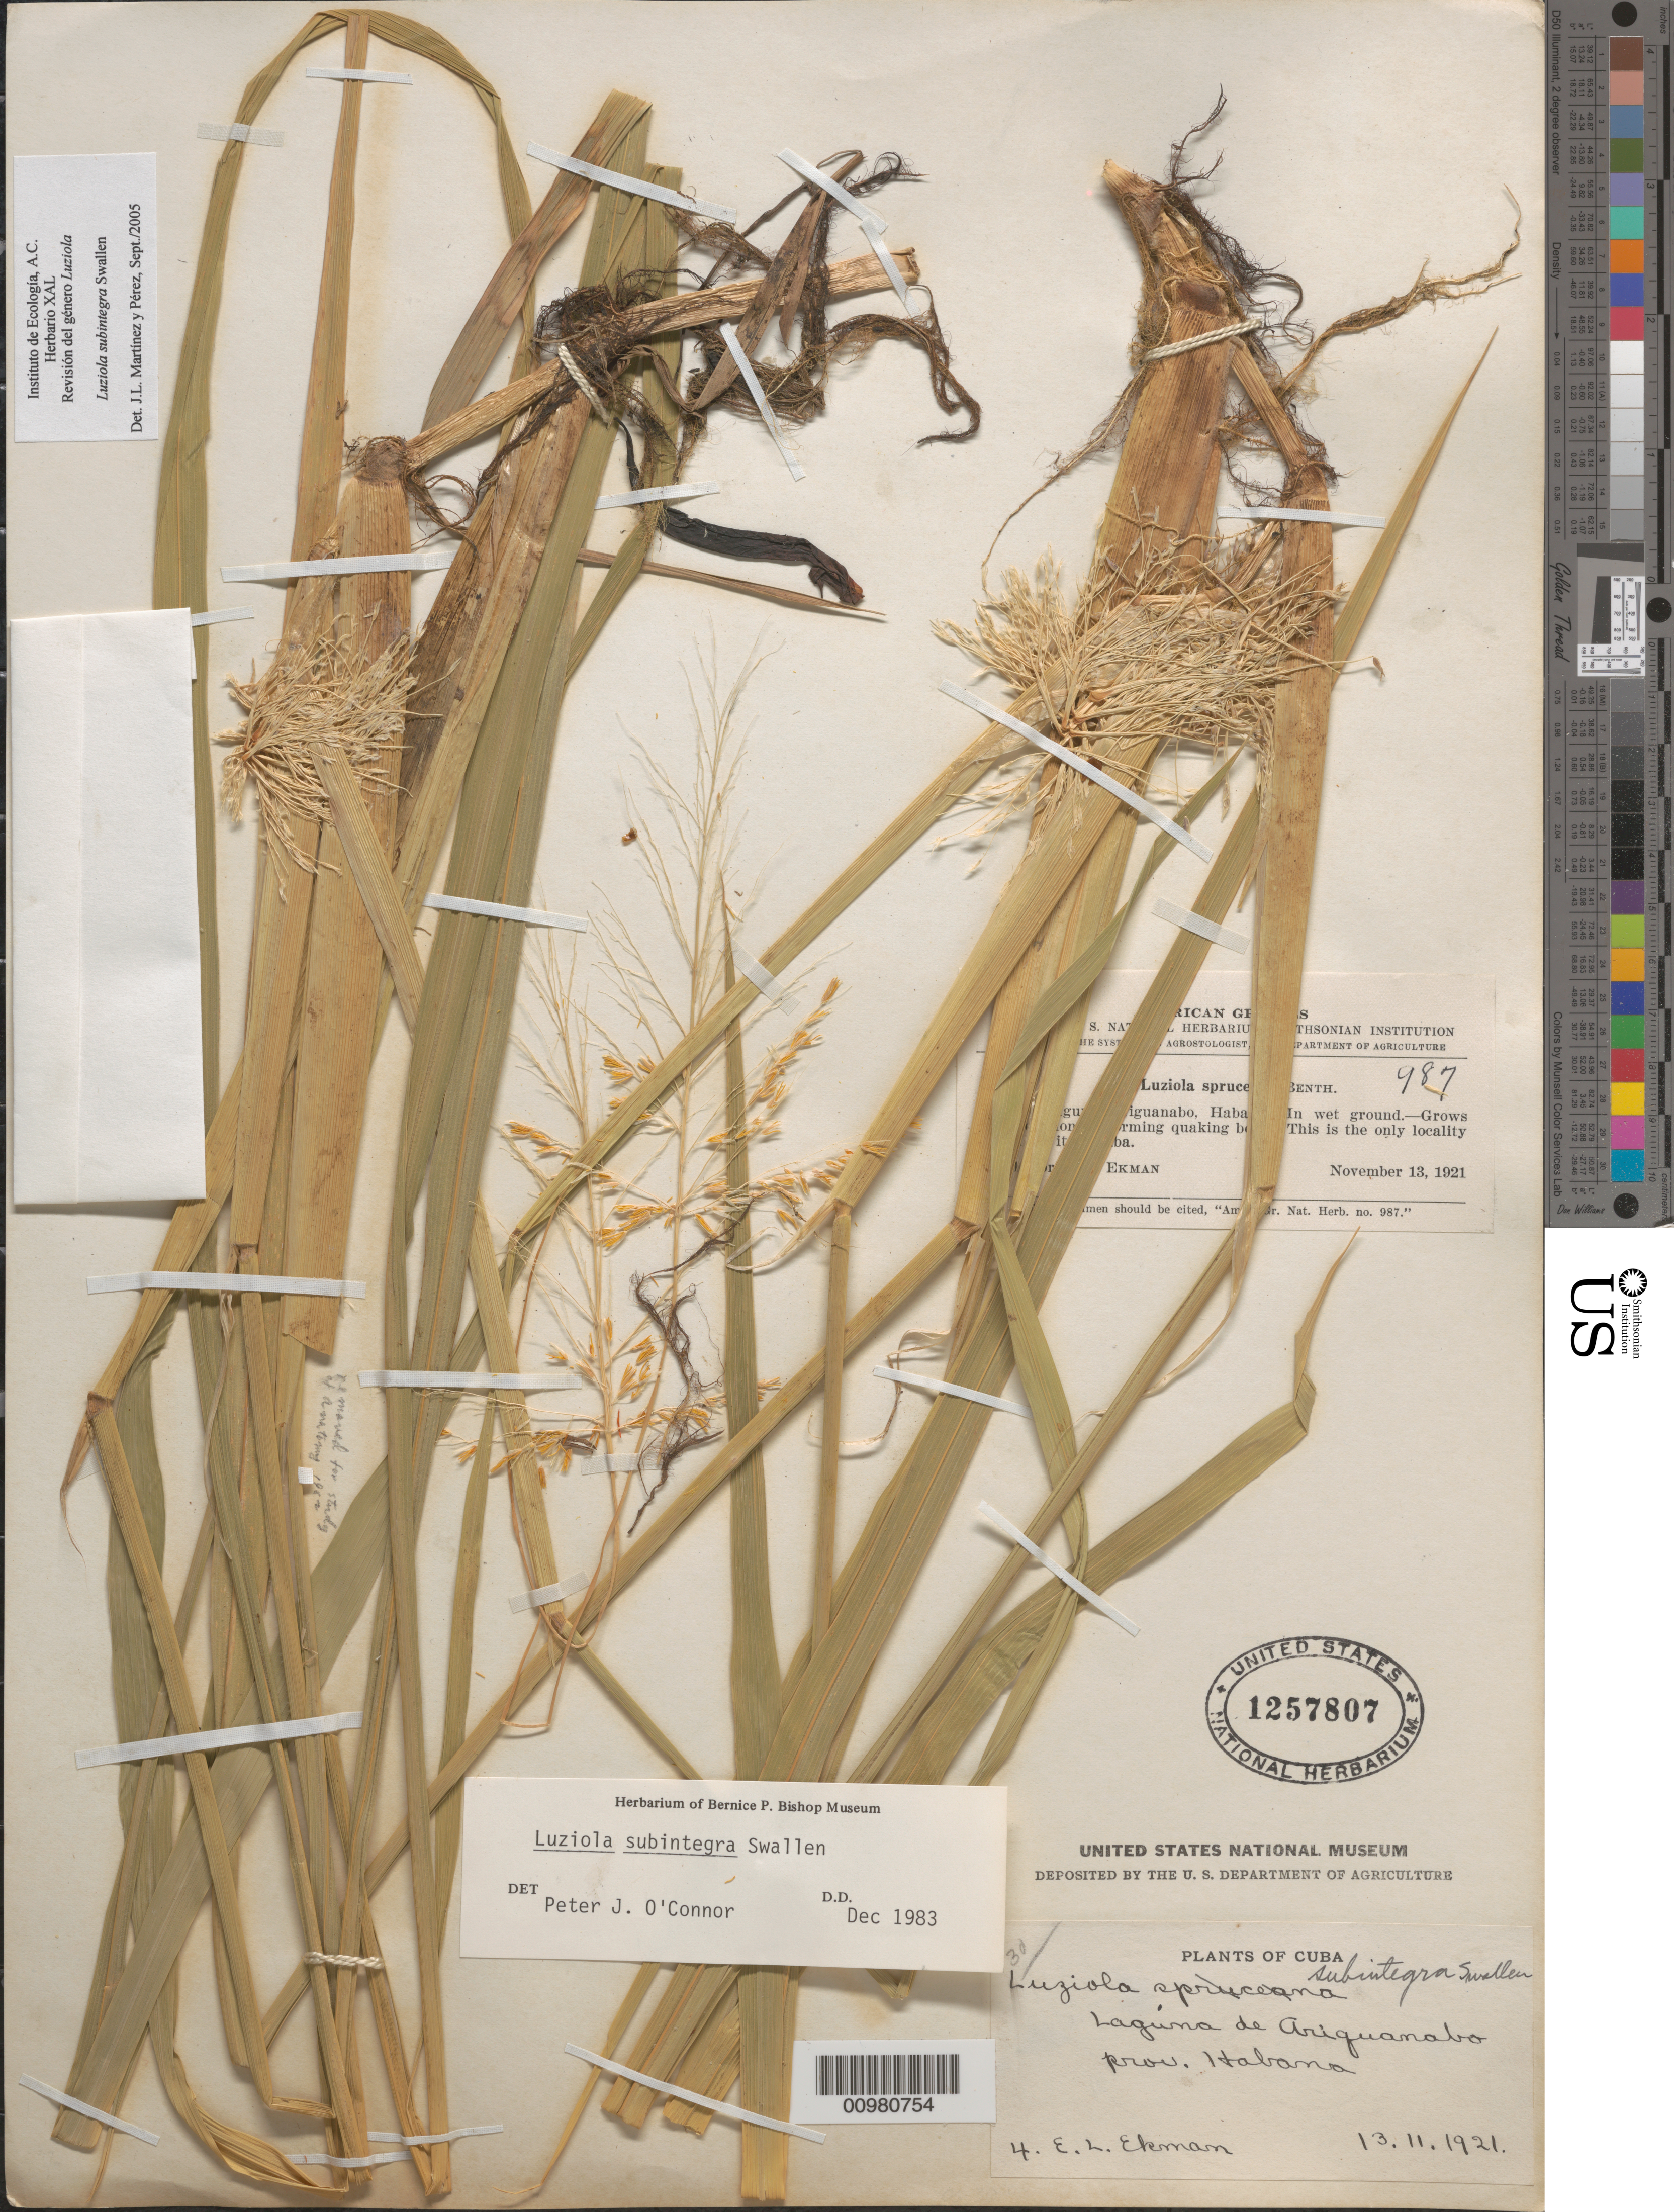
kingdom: Plantae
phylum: Tracheophyta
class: Liliopsida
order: Poales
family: Poaceae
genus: Luziola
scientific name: Luziola subintegra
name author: Swallen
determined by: Martinez Perez, J. L.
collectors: E. L. Ekman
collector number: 4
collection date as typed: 13 Nov 1921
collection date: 1921-11-13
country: Cuba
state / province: La Habana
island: Cuba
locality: Laguna de Ariguanabo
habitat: Grows in large colonies forming quaking bogs.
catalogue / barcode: US 1257807